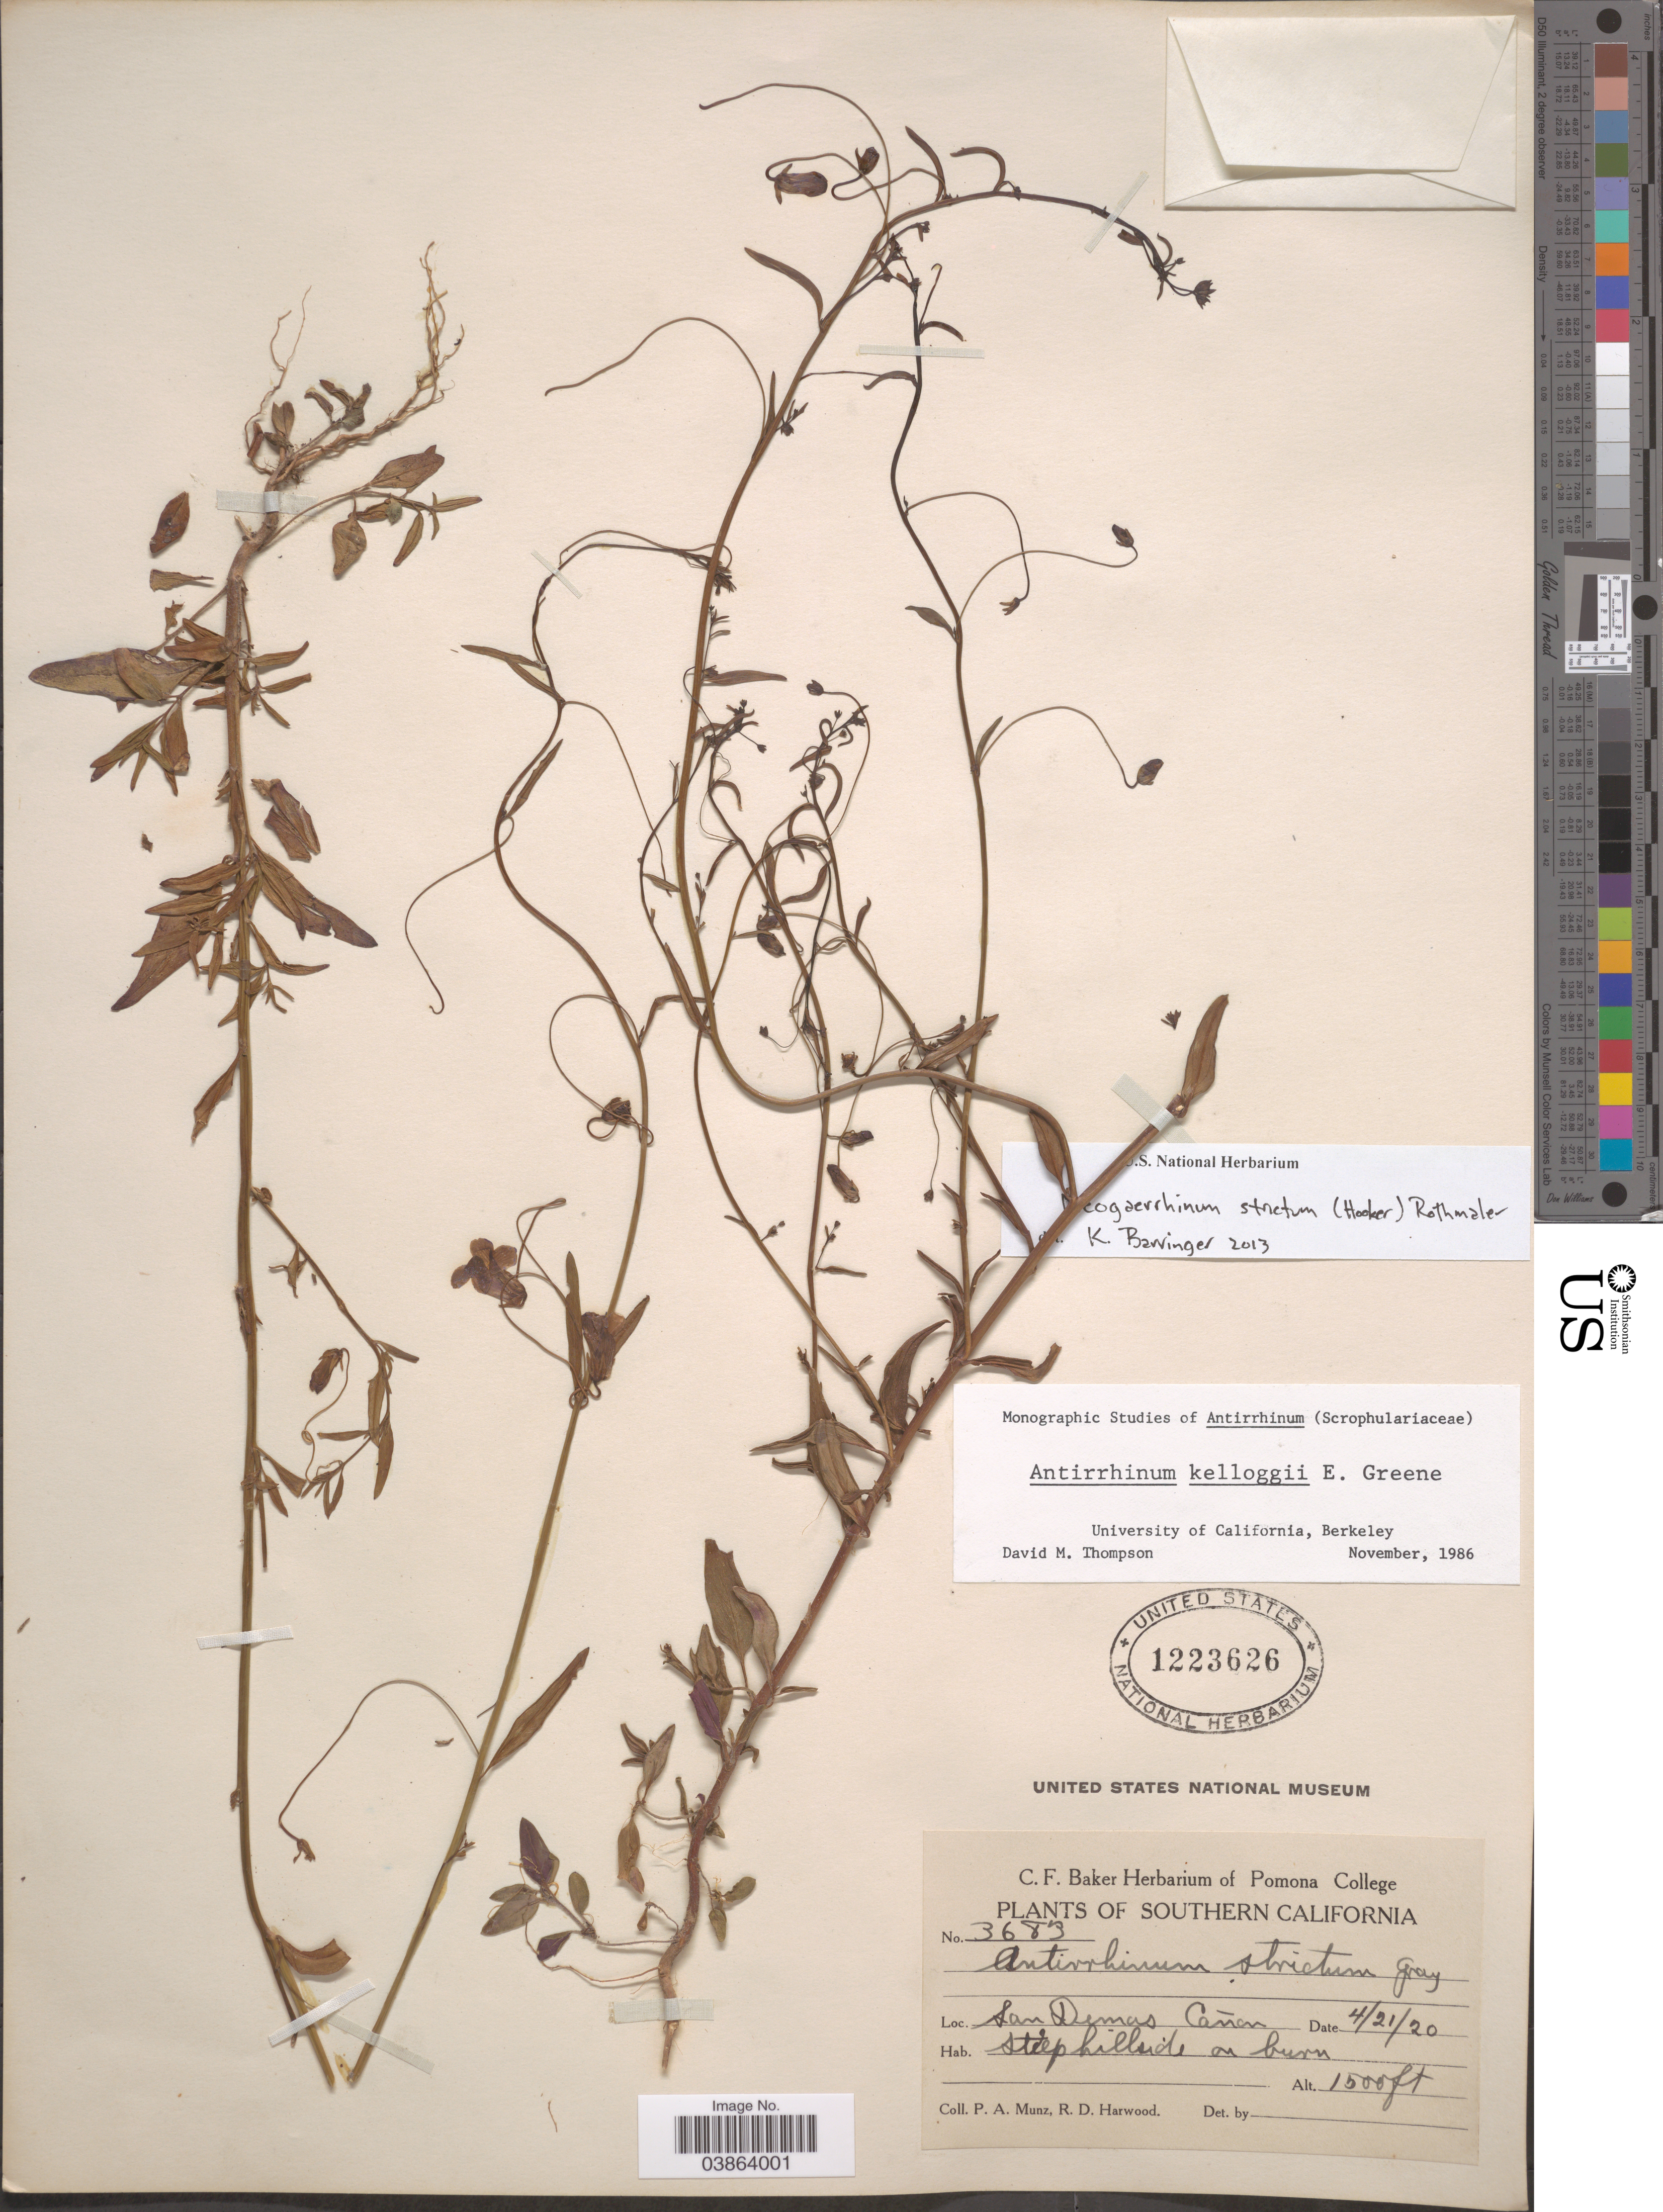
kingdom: Plantae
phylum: Tracheophyta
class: Magnoliopsida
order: Lamiales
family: Plantaginaceae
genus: Neogaerrhinum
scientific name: Neogaerrhinum strictum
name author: (Hook. & Arn.) Rothm.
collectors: P. A. Munz & R. Harwood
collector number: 3683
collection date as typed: Transcribed d/m/y: 21/4/20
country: United States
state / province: California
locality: Southern California. San Demas Cañon.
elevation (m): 457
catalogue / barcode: US 1223626